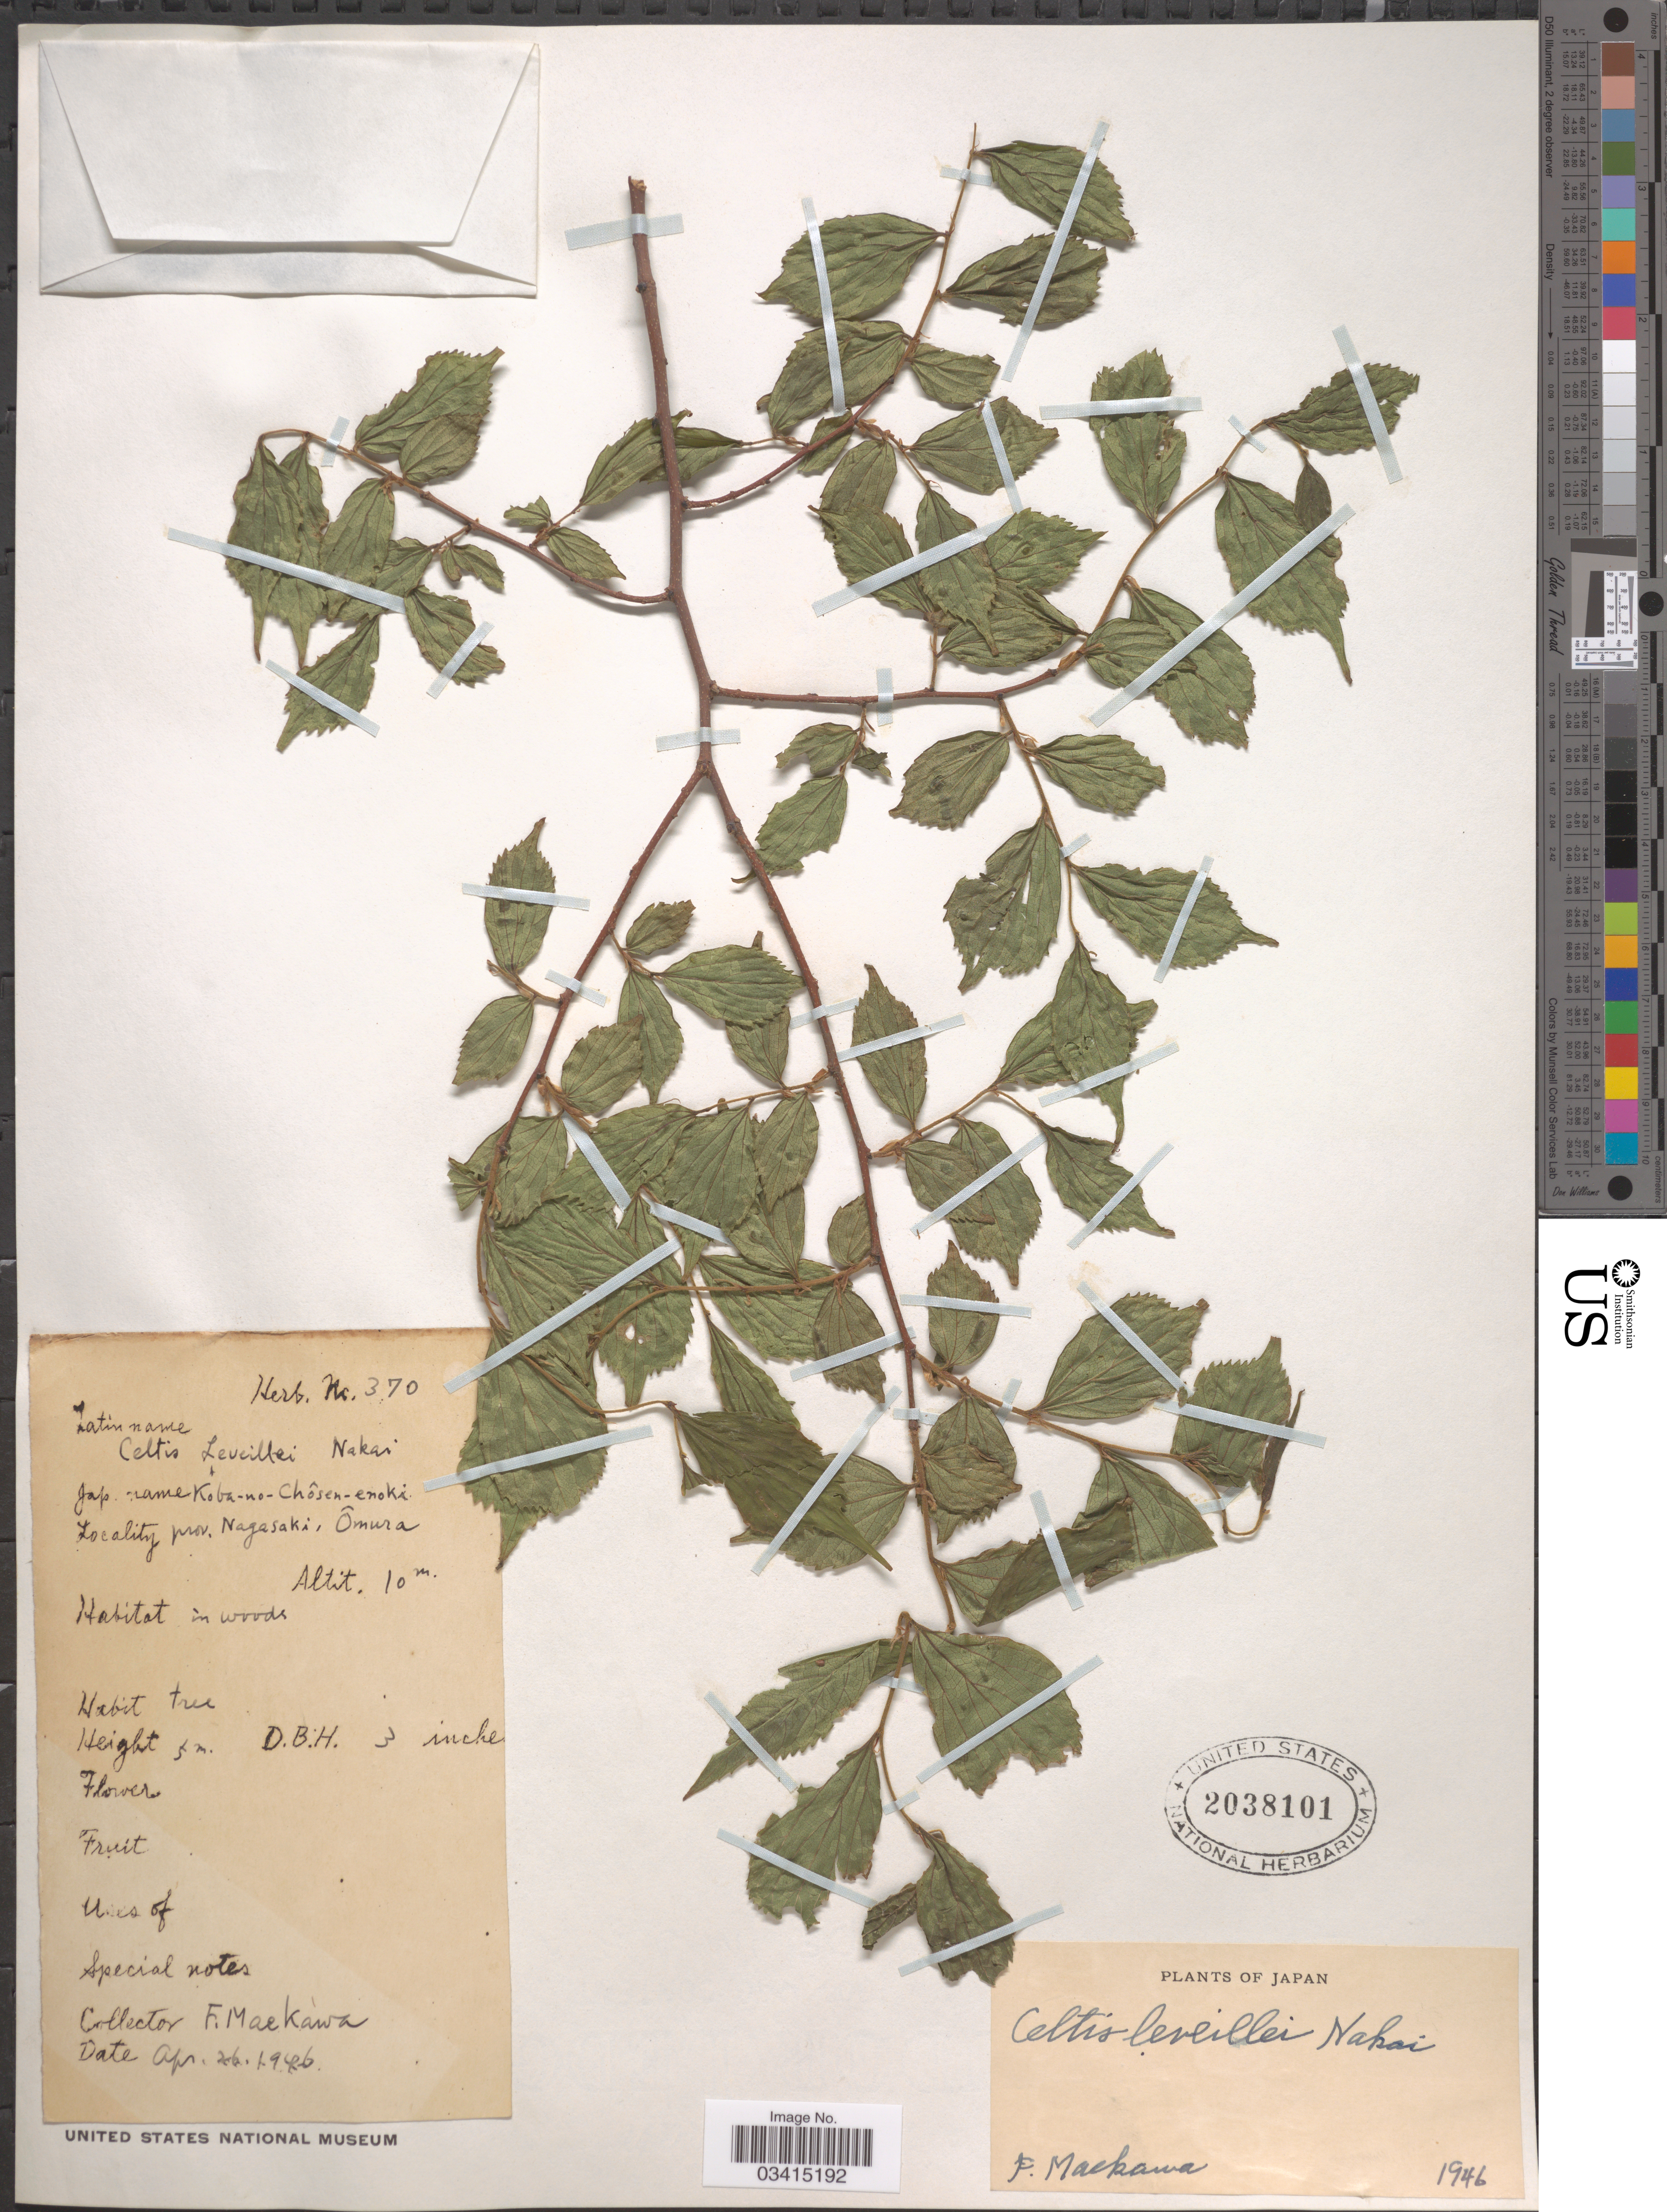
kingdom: Plantae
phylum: Tracheophyta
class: Magnoliopsida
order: Rosales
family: Cannabaceae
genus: Celtis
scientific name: Celtis leveillei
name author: Nakai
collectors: F. Maekawa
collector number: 370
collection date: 1946-04-26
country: Japan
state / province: Nagasaki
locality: Ômura.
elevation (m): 10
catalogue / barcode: US 2038101